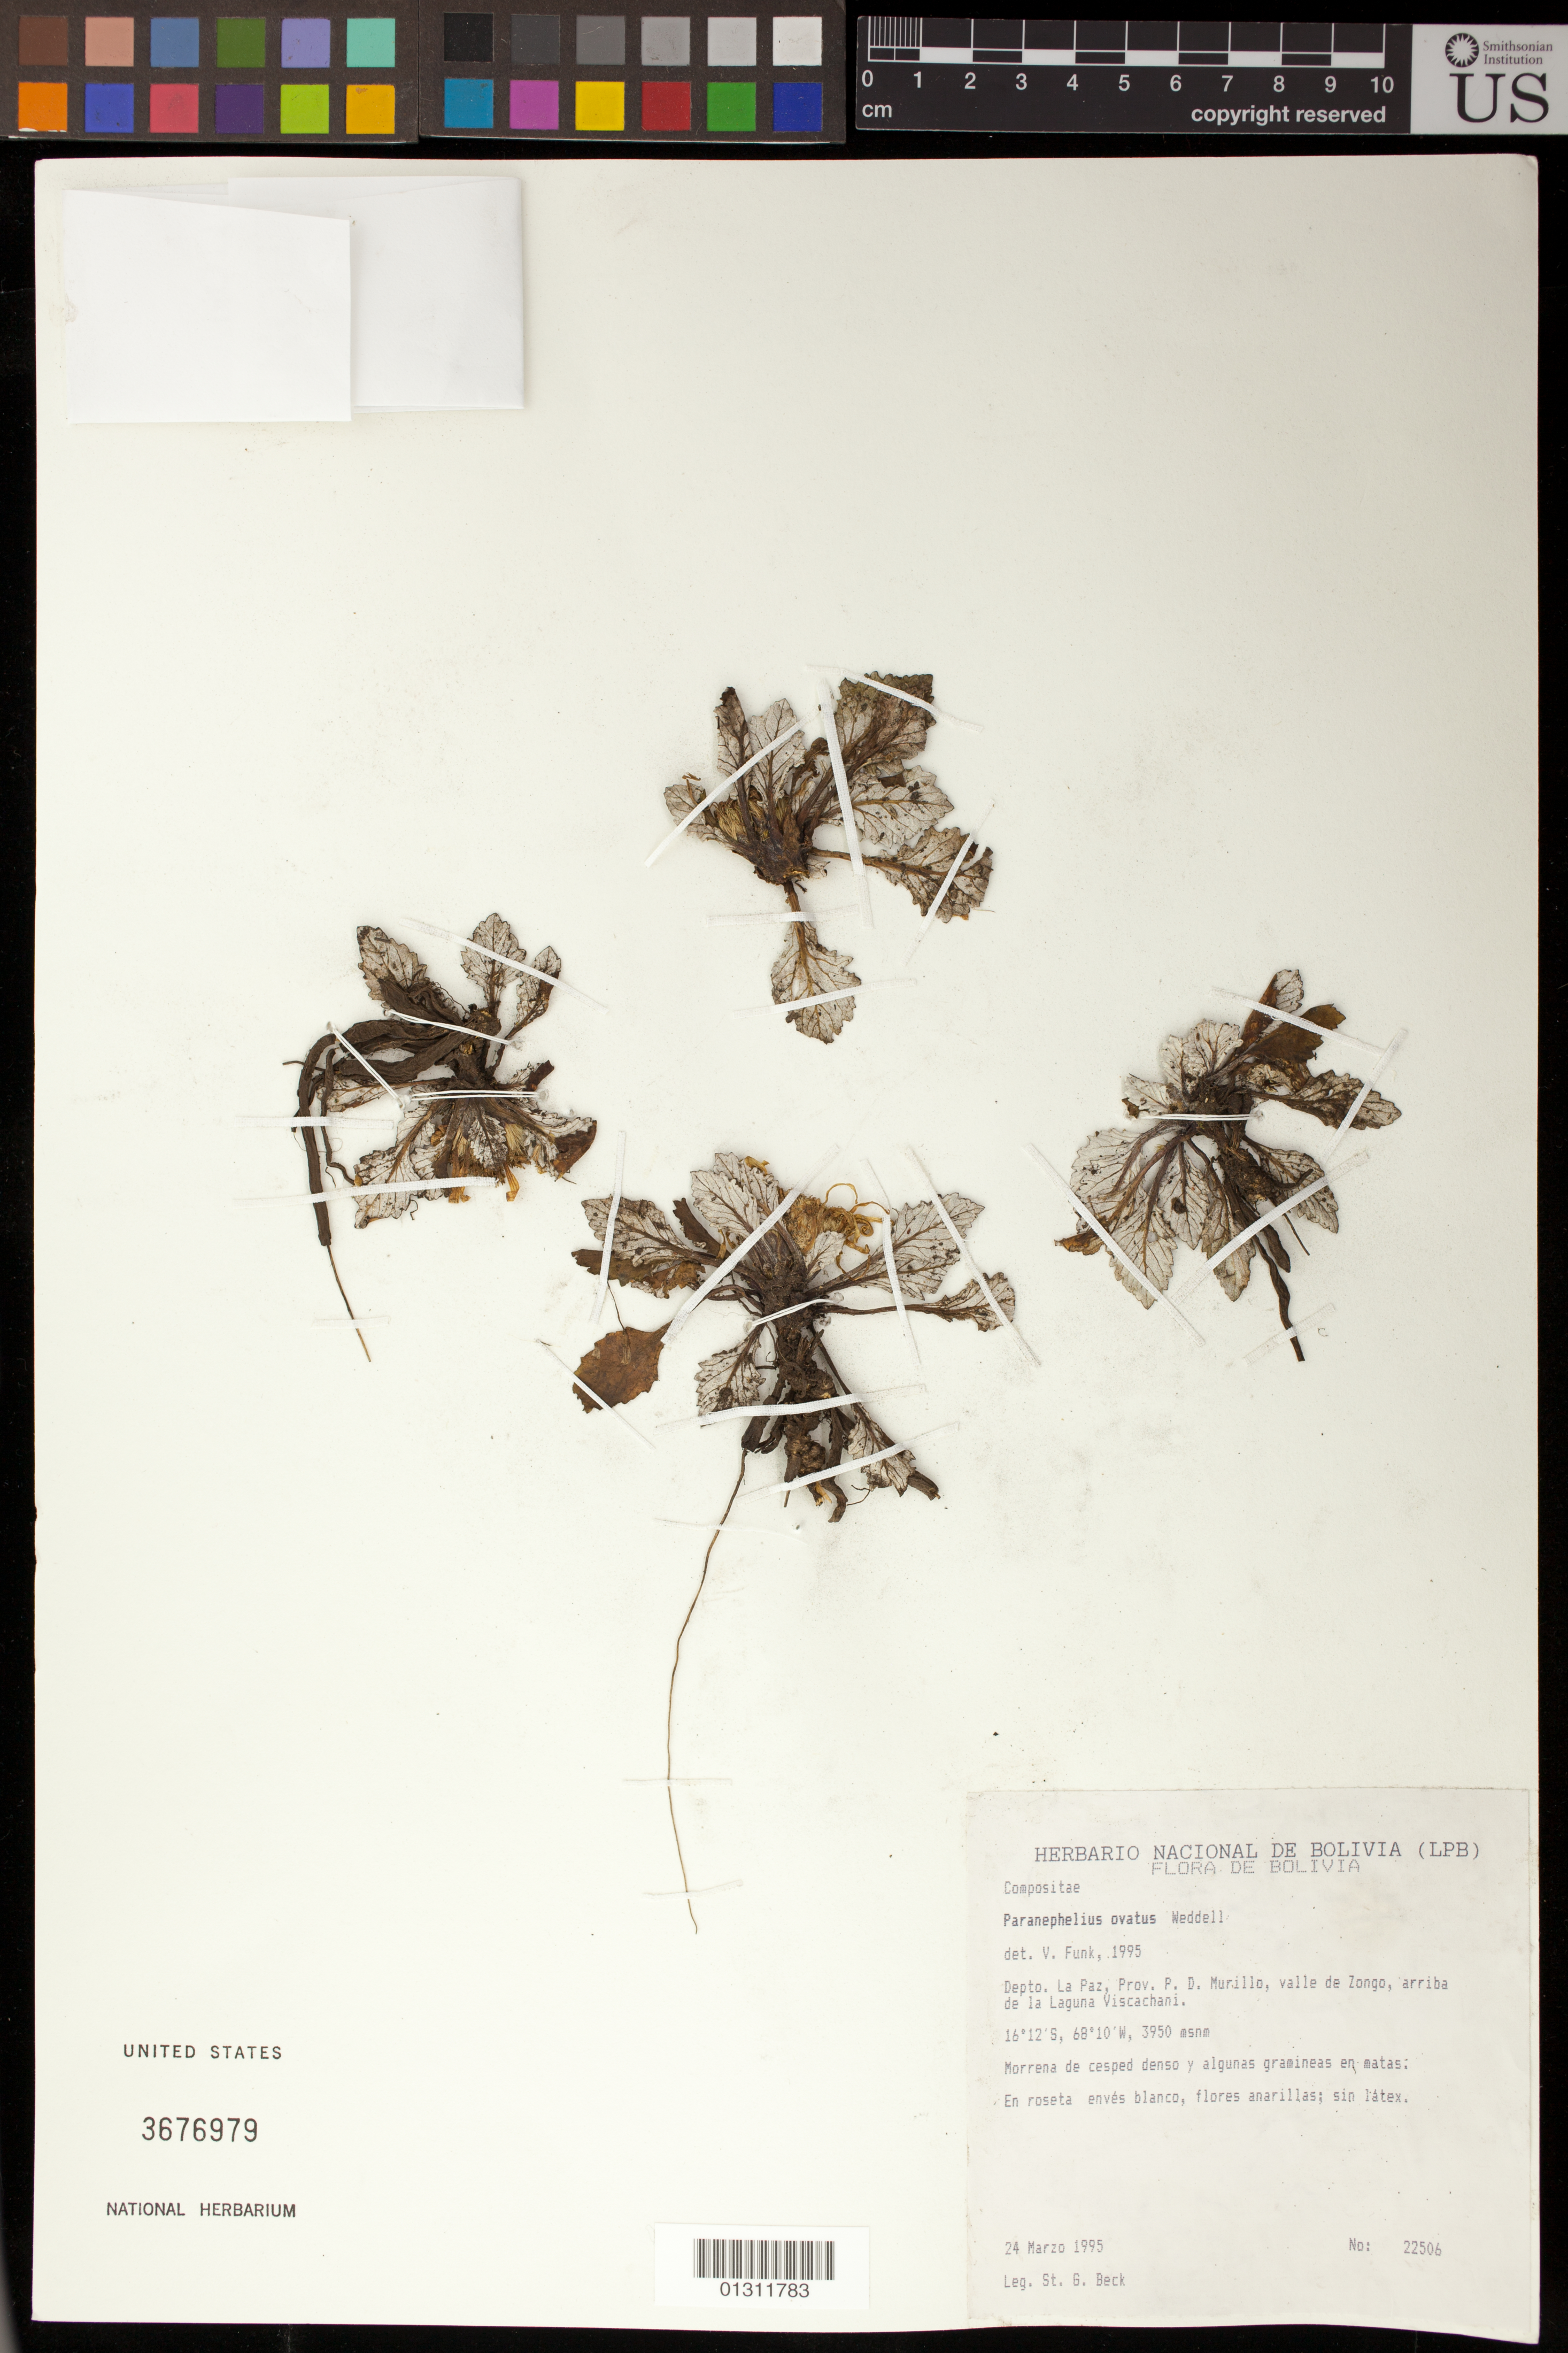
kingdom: Plantae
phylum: Tracheophyta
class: Magnoliopsida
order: Asterales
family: Asteraceae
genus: Paranephelius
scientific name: Paranephelius ovatus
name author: A. Gray ex Wedd.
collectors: S. G. Beck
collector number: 22506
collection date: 1995-03-24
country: Bolivia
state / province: La Paz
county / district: Murillo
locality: valle de Zongo, arriba de la Laguna Viscachani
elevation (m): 3950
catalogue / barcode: US 3676979